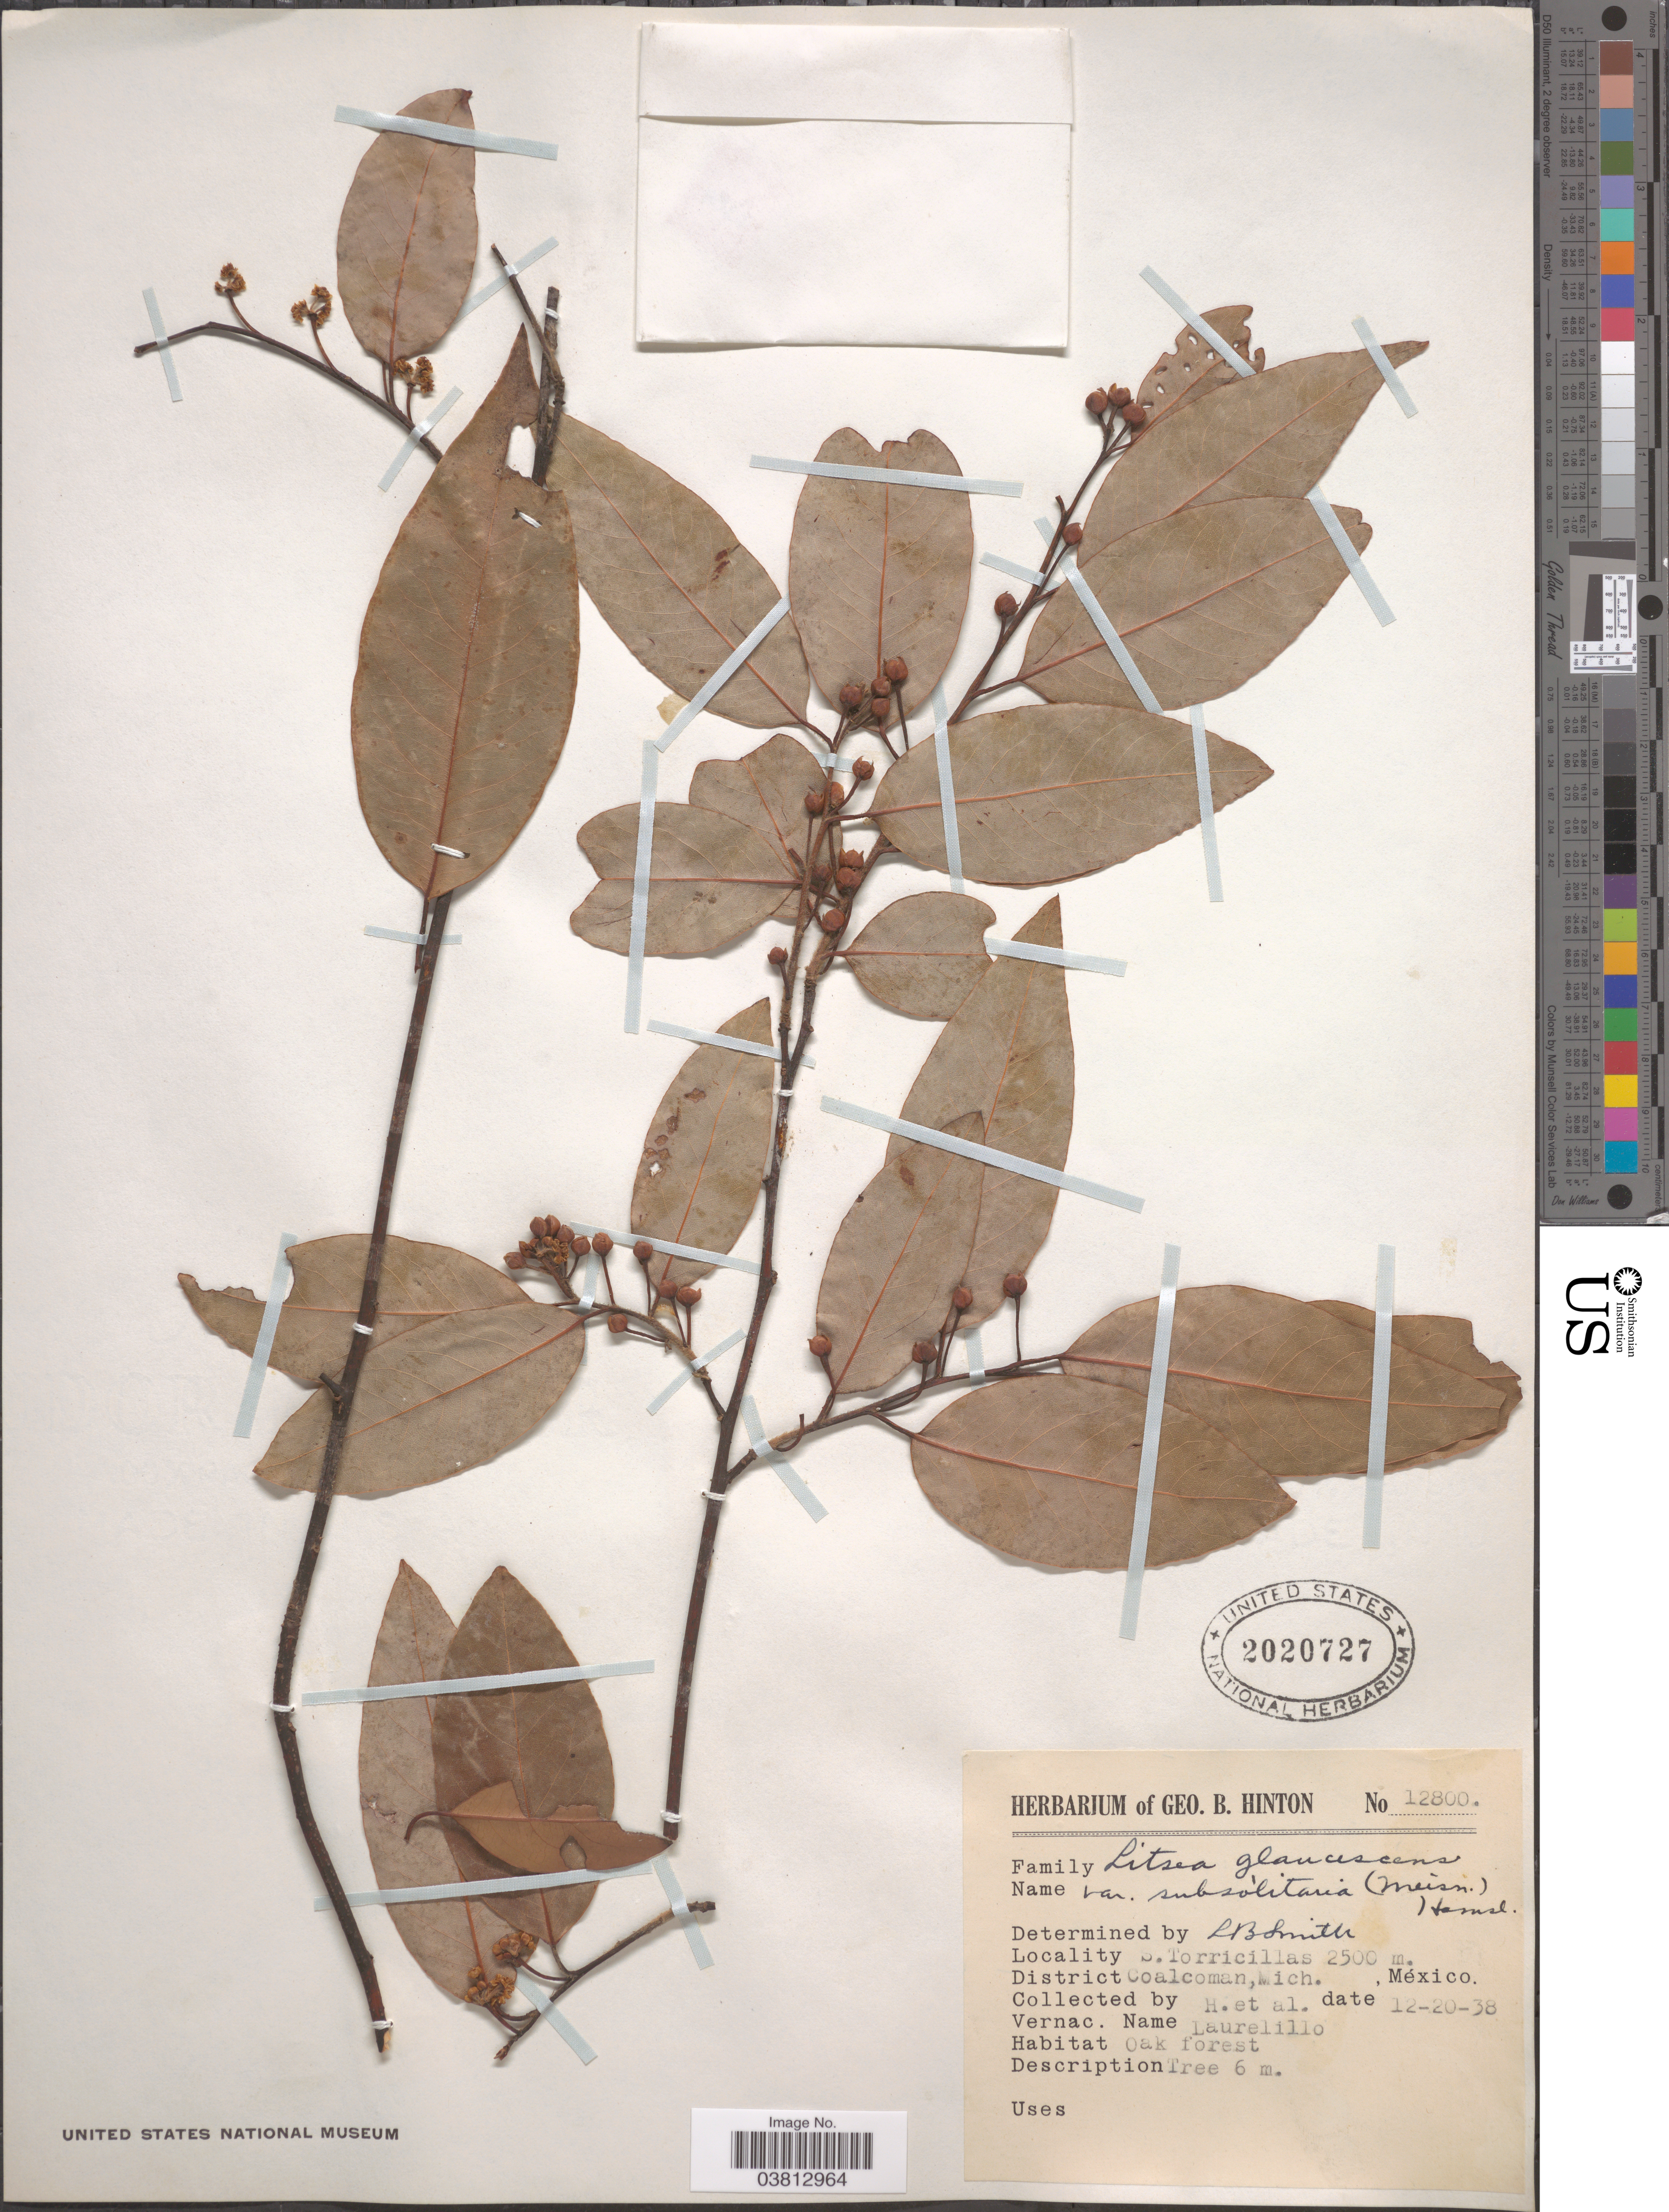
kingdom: Plantae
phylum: Tracheophyta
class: Magnoliopsida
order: Laurales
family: Lauraceae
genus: Litsea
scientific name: Litsea glaucescens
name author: Kunth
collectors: G. B. Hinton & et al.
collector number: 12800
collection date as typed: Transcribed d/m/y: 20/12/38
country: Mexico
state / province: Michoacán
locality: S. Torricillas. District Coalcoman.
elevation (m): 2500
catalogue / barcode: US 2020727